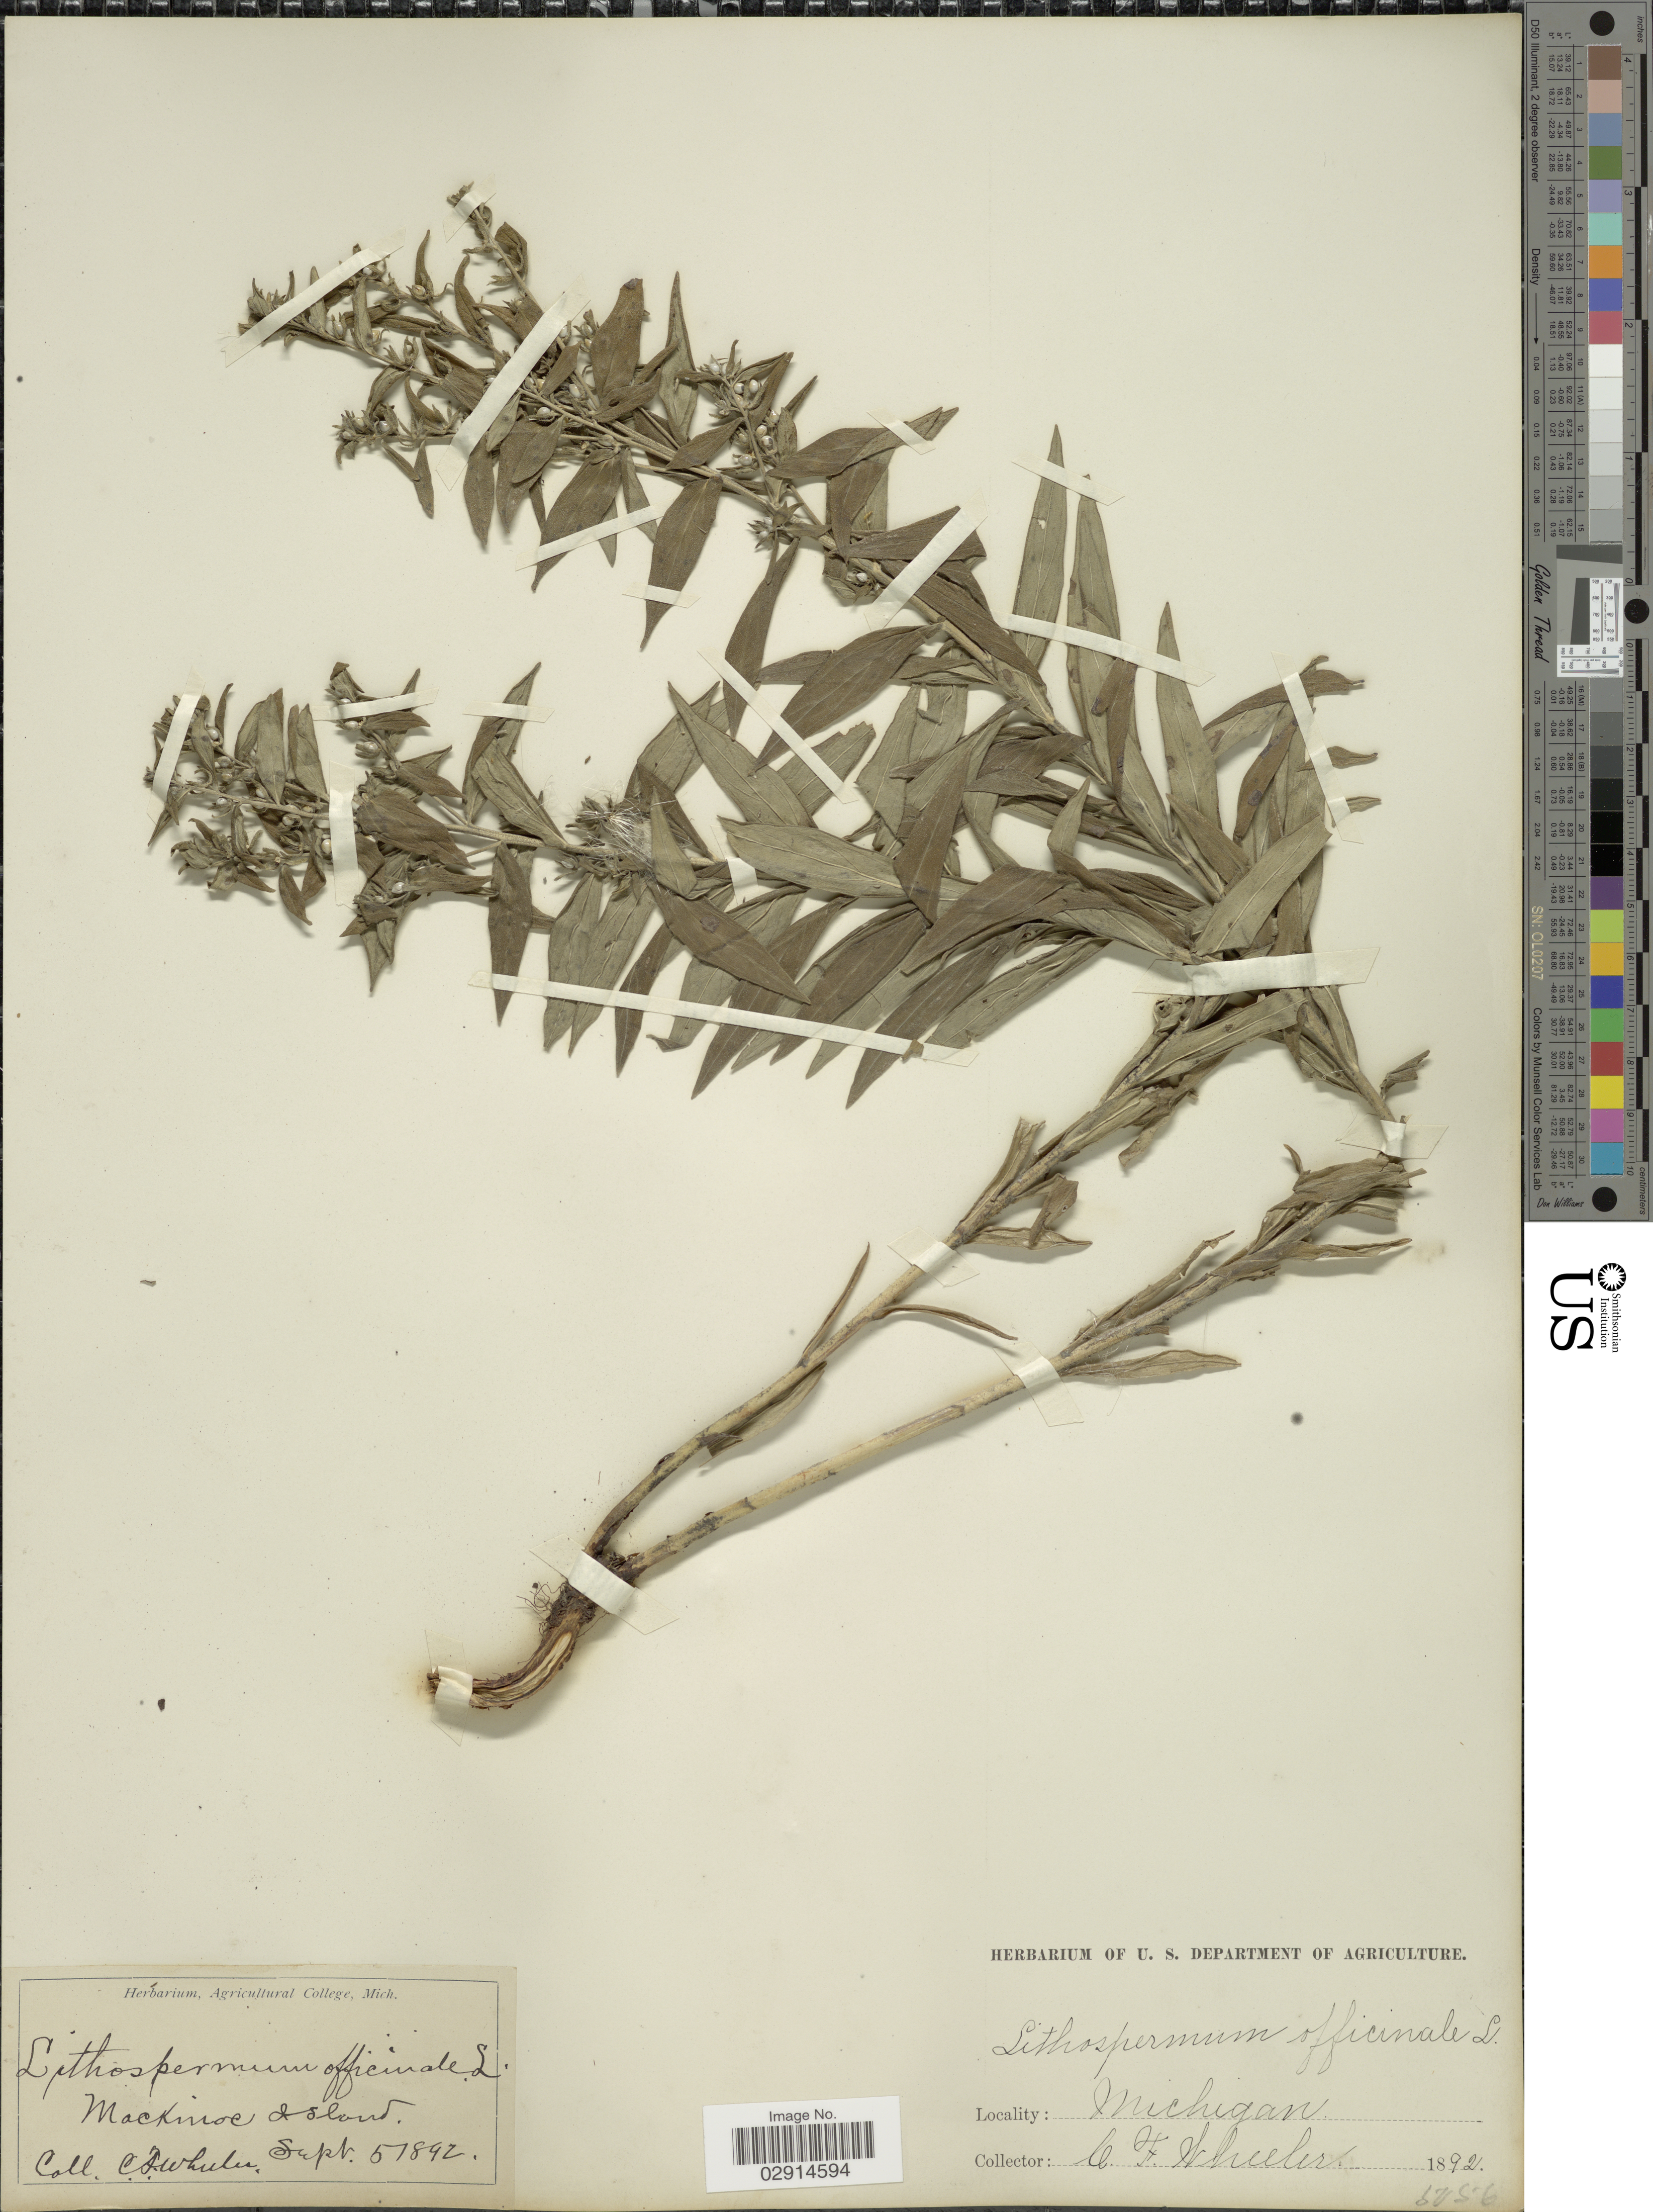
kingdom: Plantae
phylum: Tracheophyta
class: Magnoliopsida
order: Boraginales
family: Boraginaceae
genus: Lithospermum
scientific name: Lithospermum officinale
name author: L.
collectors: C. Wheeler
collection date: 1892-09-05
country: United States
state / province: Michigan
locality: Mackinoe Island.